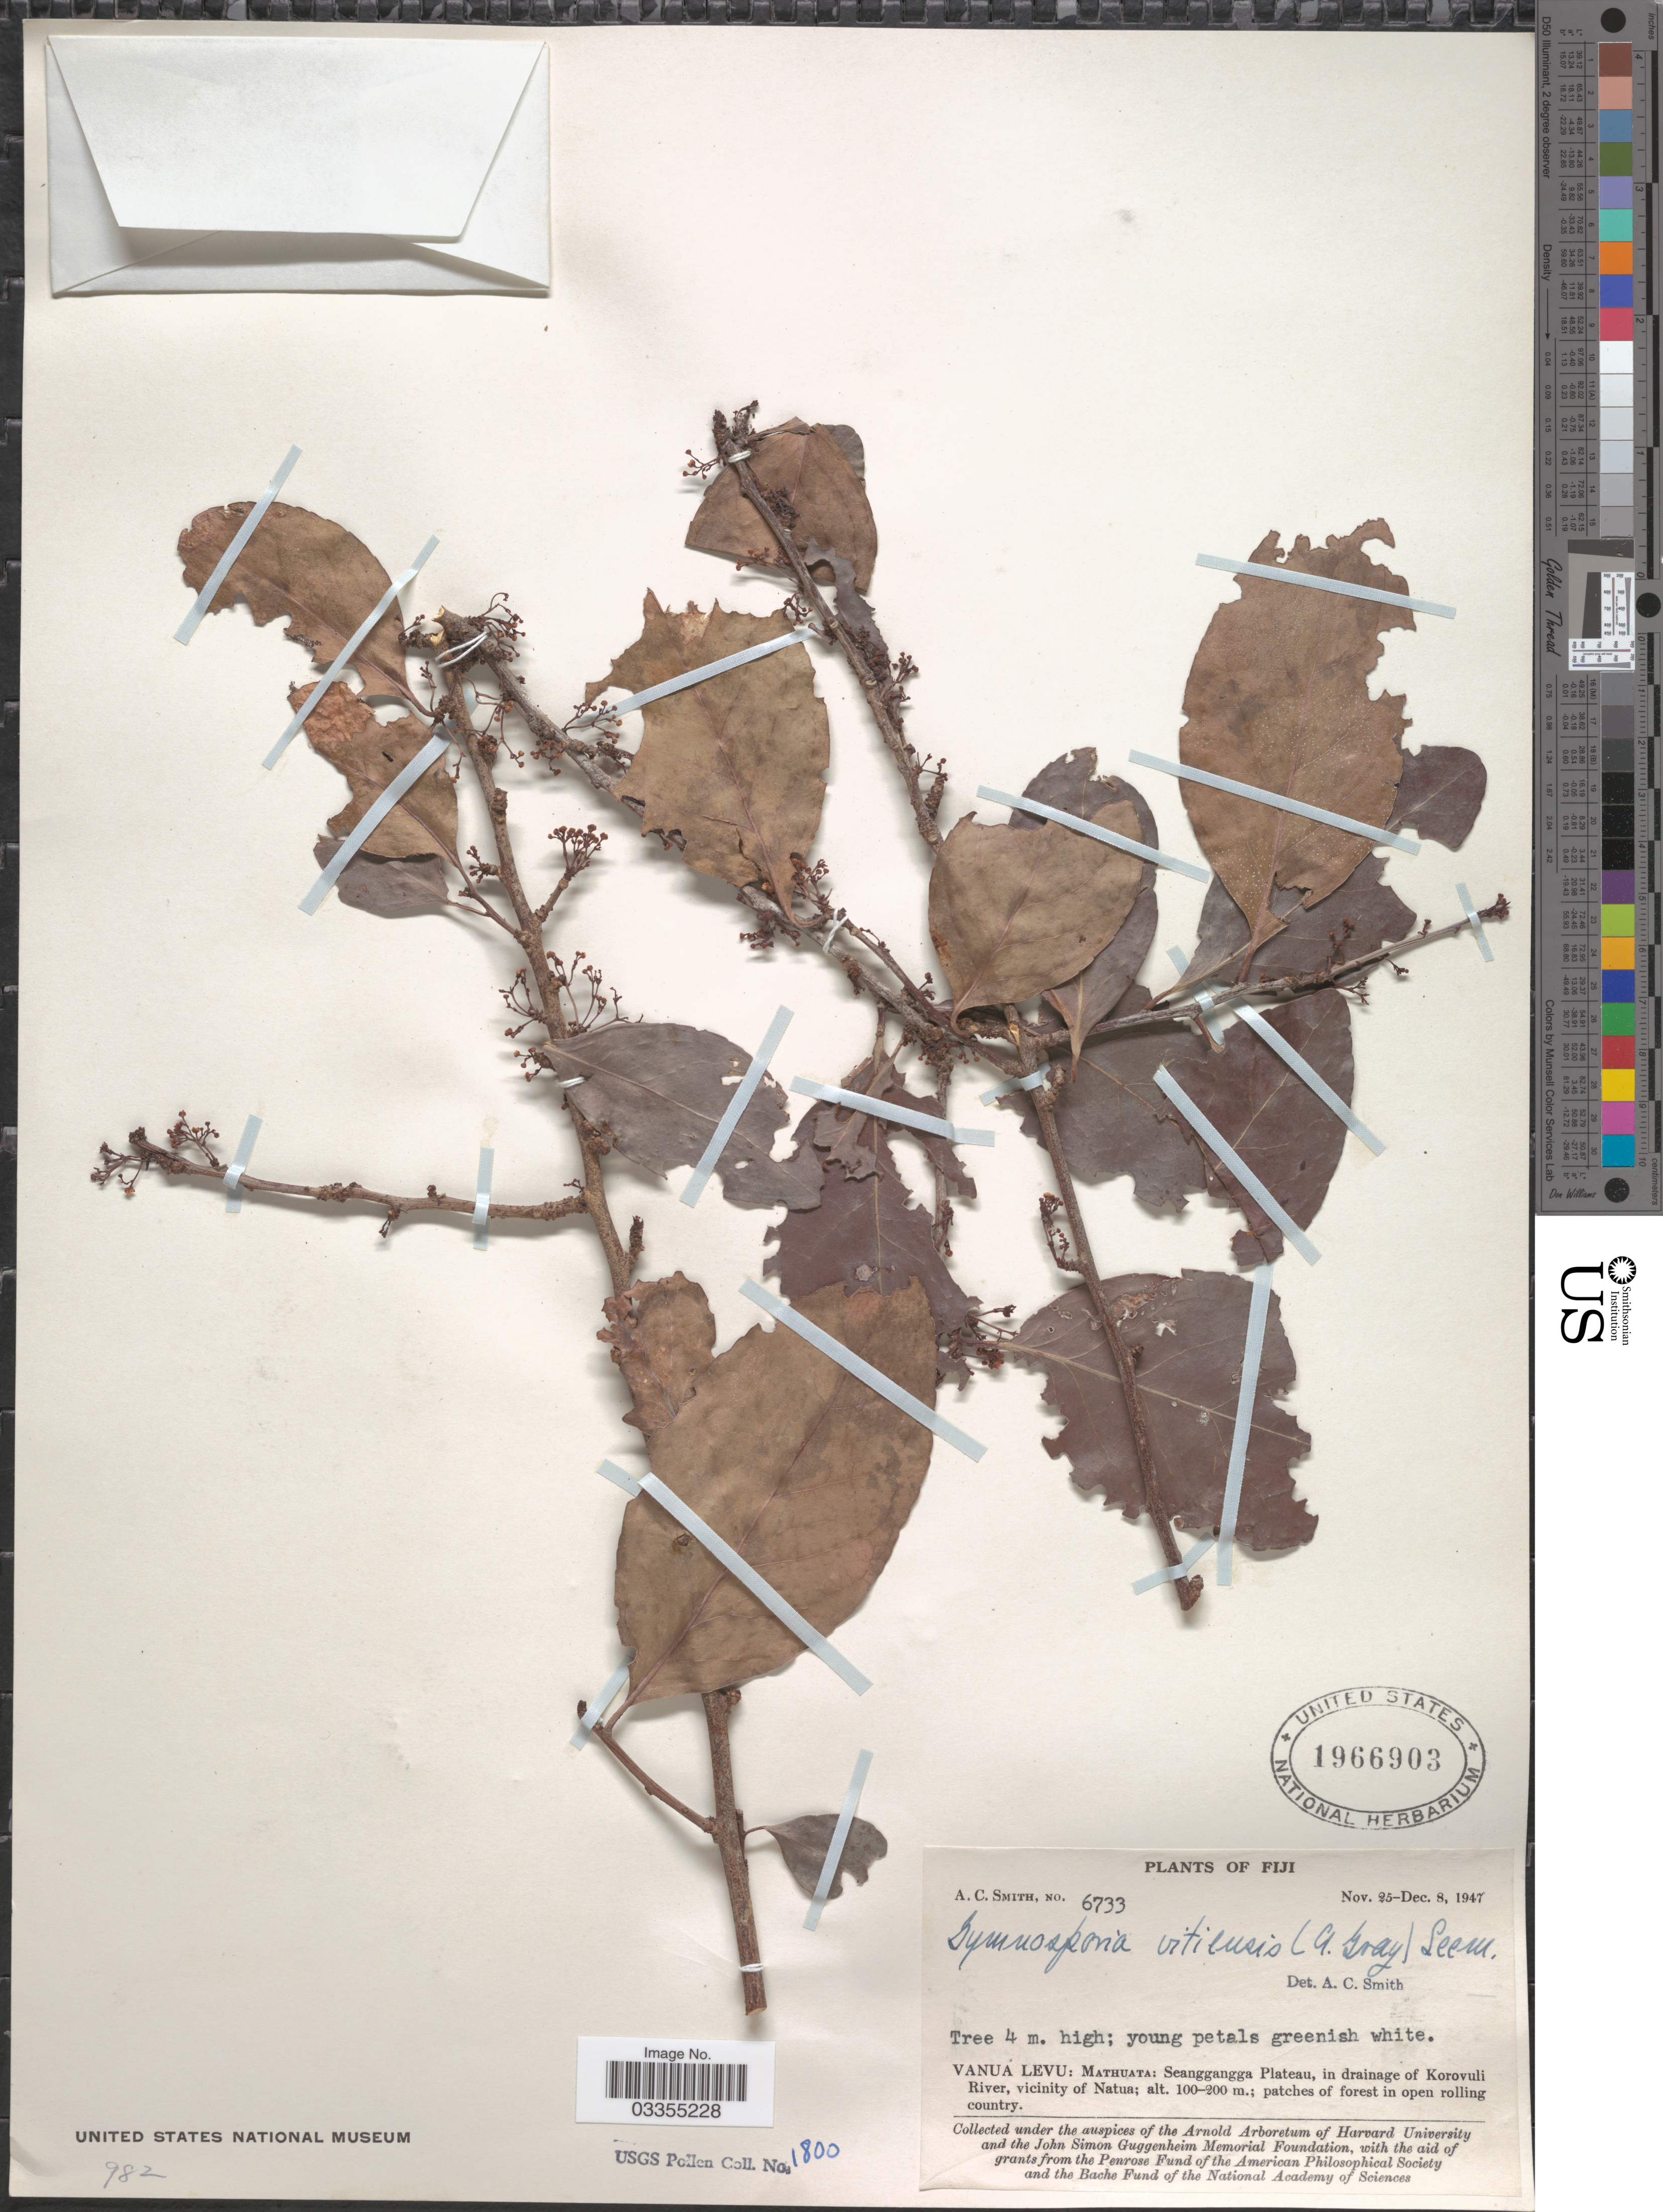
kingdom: Plantae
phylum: Tracheophyta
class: Magnoliopsida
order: Celastrales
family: Celastraceae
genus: Gymnosporia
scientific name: Gymnosporia vitiensis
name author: Seem.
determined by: Wagner, W. L., (BOT), Smithsonian Institution - National Museum of Natural History (UNITED STATES)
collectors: A. C. Smith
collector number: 6733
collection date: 1947-11-25/1947-12-08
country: Fiji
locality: Vanua Levu: Mathuata: Seanggangga Plateau, in drainage of Korovuli River, vicinity of Natua.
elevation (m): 100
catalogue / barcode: US 1966903